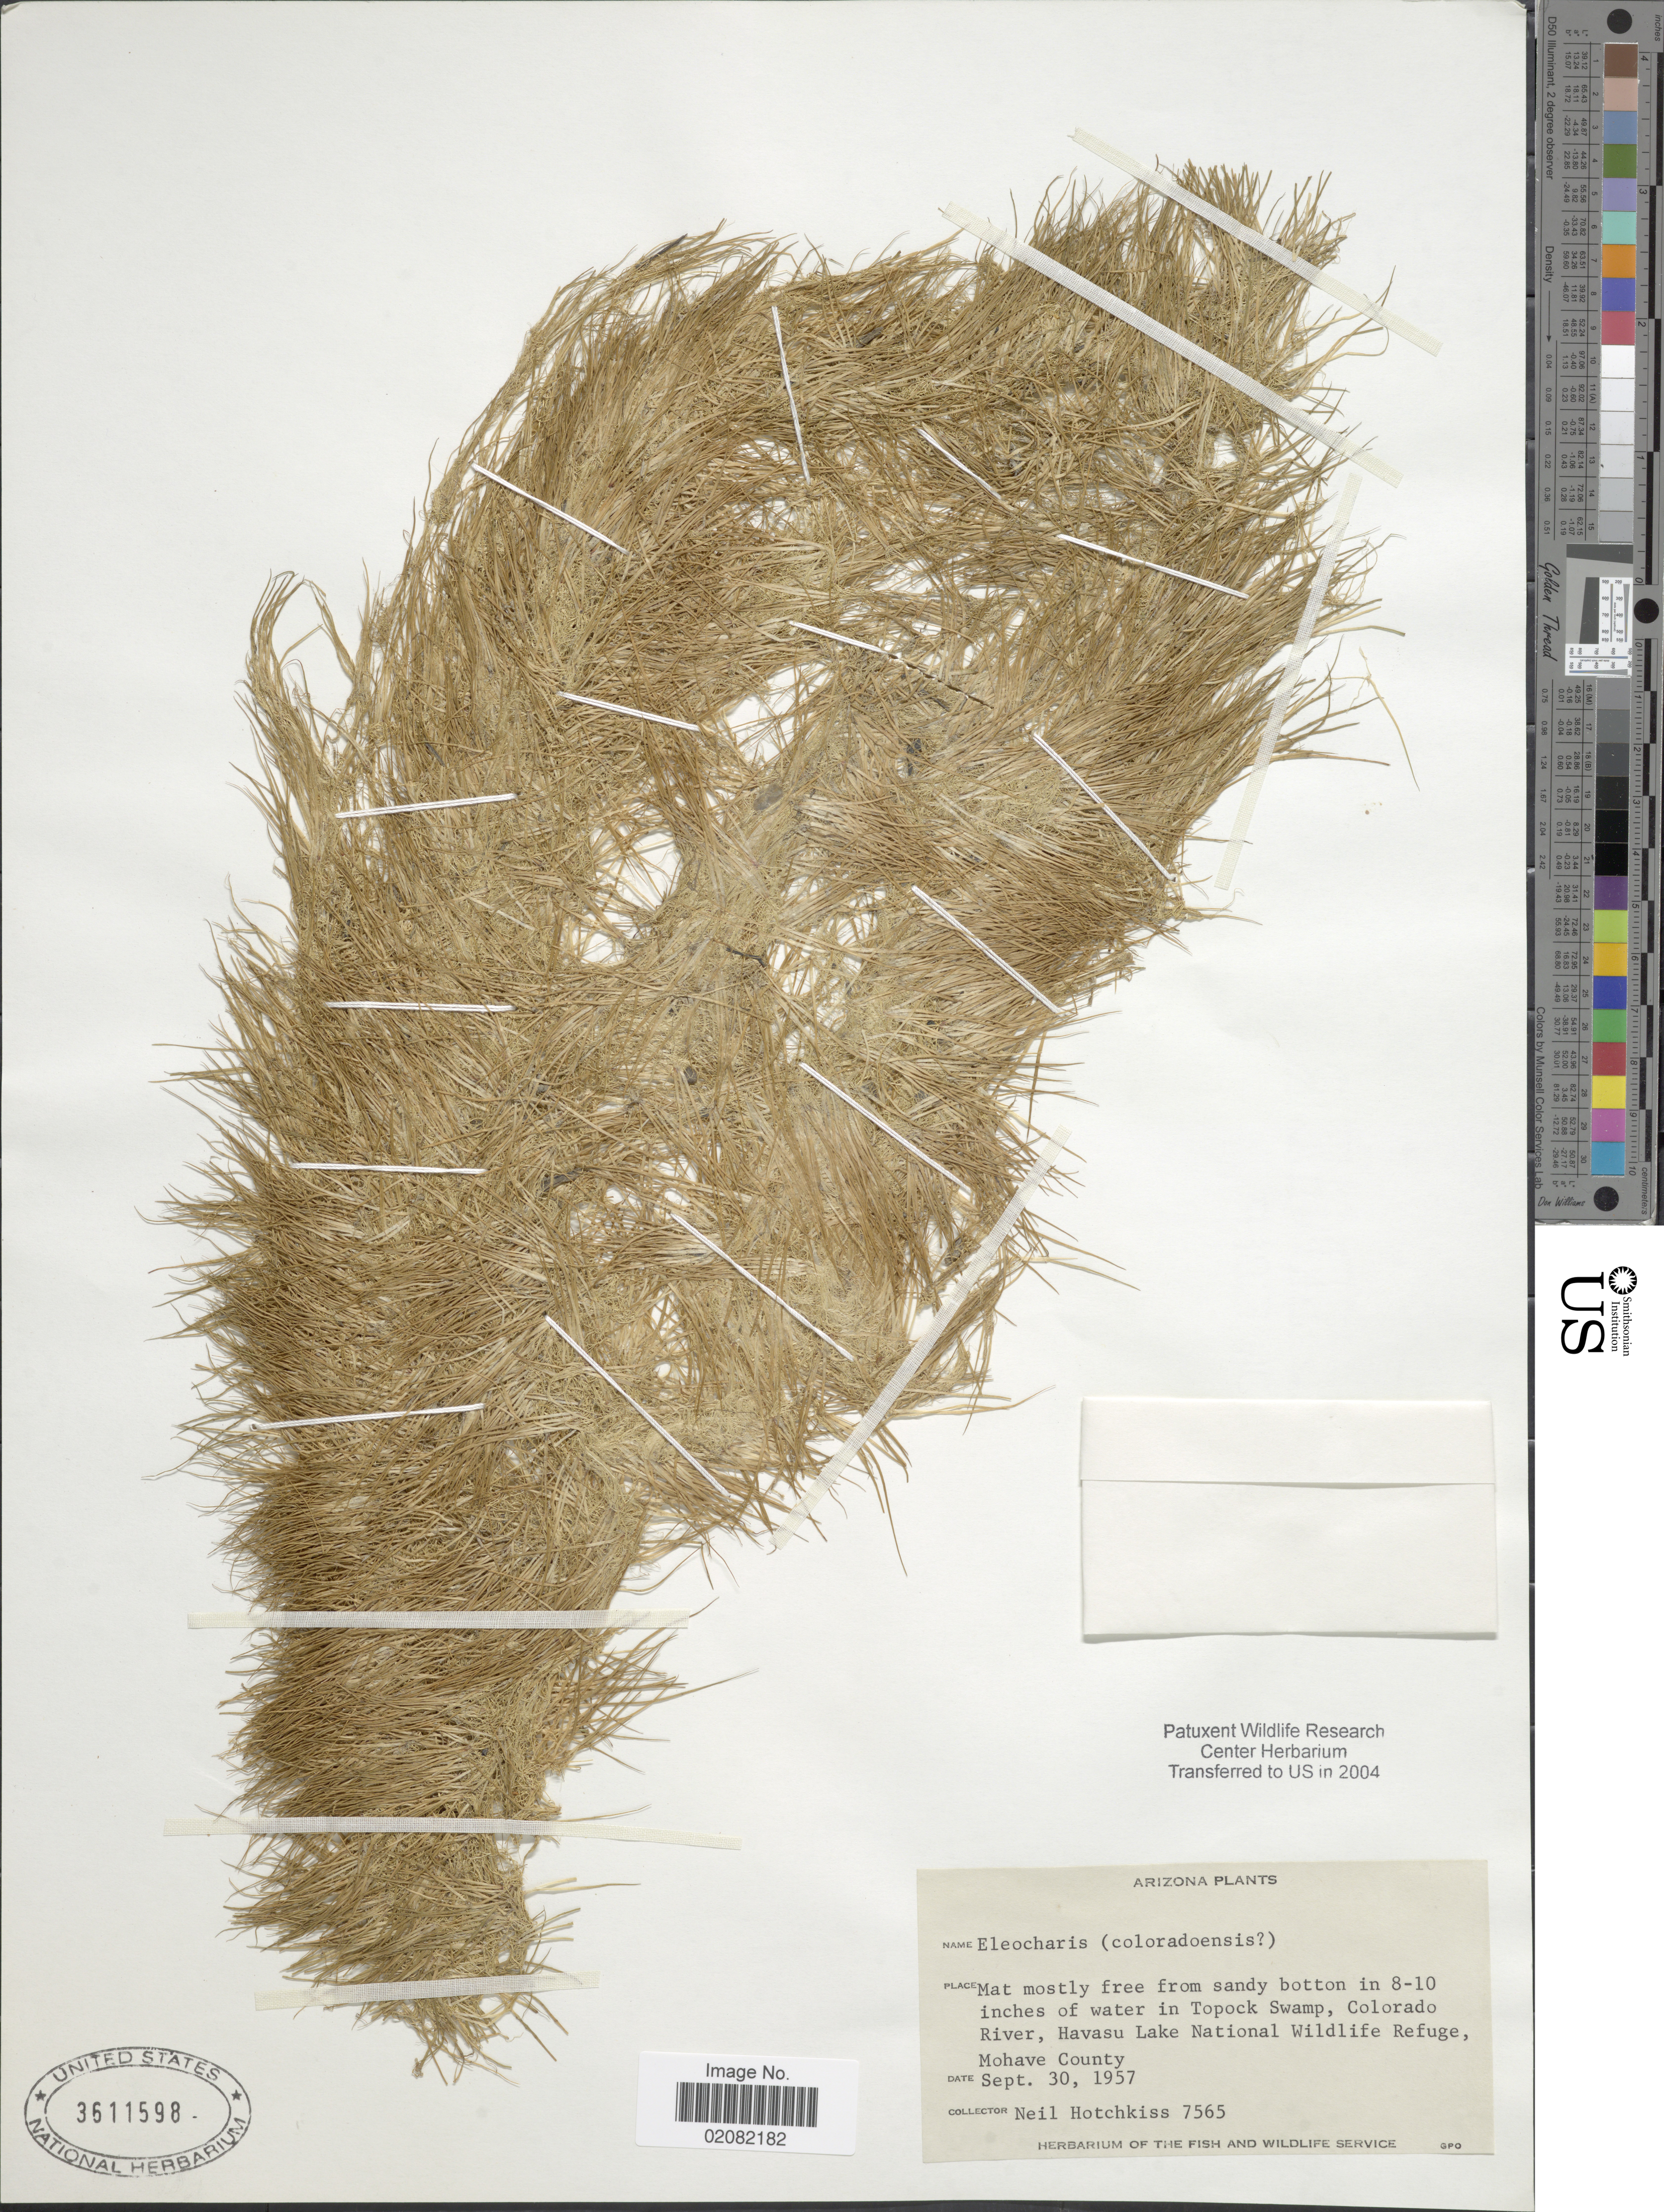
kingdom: Plantae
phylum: Tracheophyta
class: Liliopsida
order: Poales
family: Cyperaceae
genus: Eleocharis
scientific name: Eleocharis coloradoensis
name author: (Britton) Gilly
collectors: N. Hotchkiss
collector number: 7565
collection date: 1957-09-30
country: United States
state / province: Arizona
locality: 8-10 inches of water in Topock Swam, Colorado River, Havasu Lake National Wildlife Refuge, Mohave County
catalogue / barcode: US 3611598